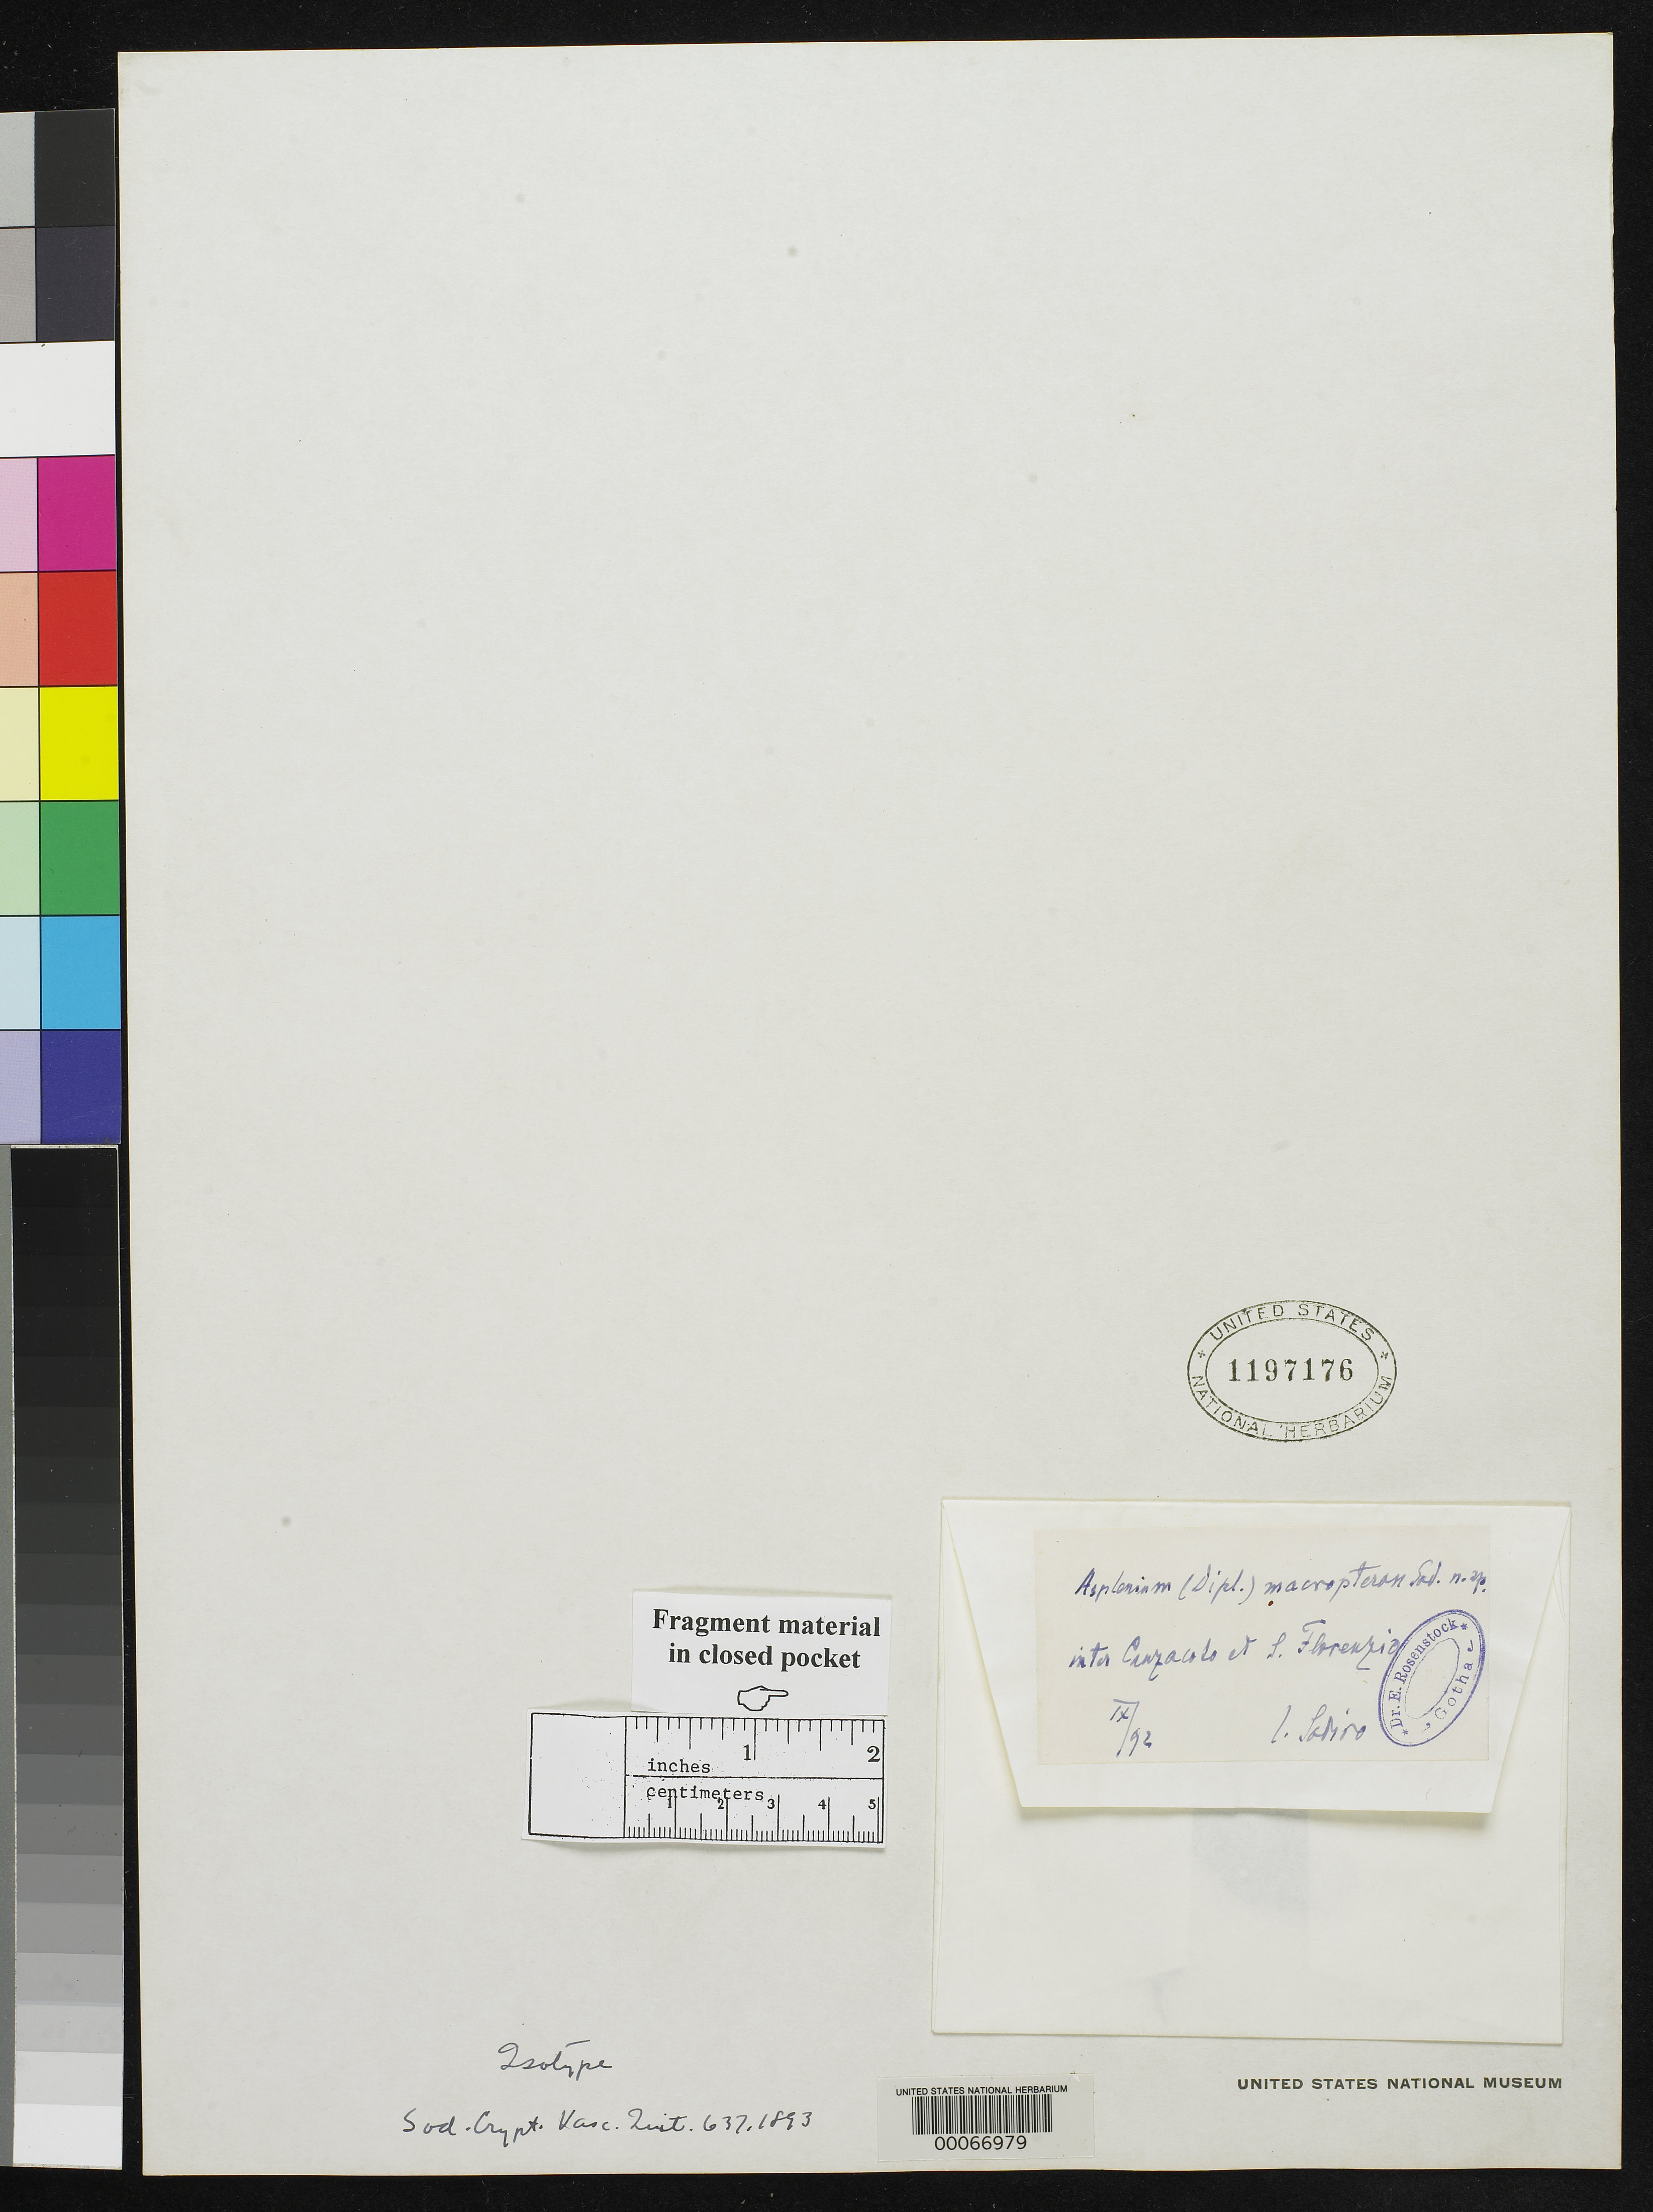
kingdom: Plantae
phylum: Tracheophyta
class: Polypodiopsida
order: Polypodiales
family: Aspleniaceae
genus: Asplenium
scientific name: Asplenium macropteron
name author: Sodiro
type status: Type Collection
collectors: L. Sodiro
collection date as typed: Sep 1892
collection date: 1892-09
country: Ecuador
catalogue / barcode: US 1197176